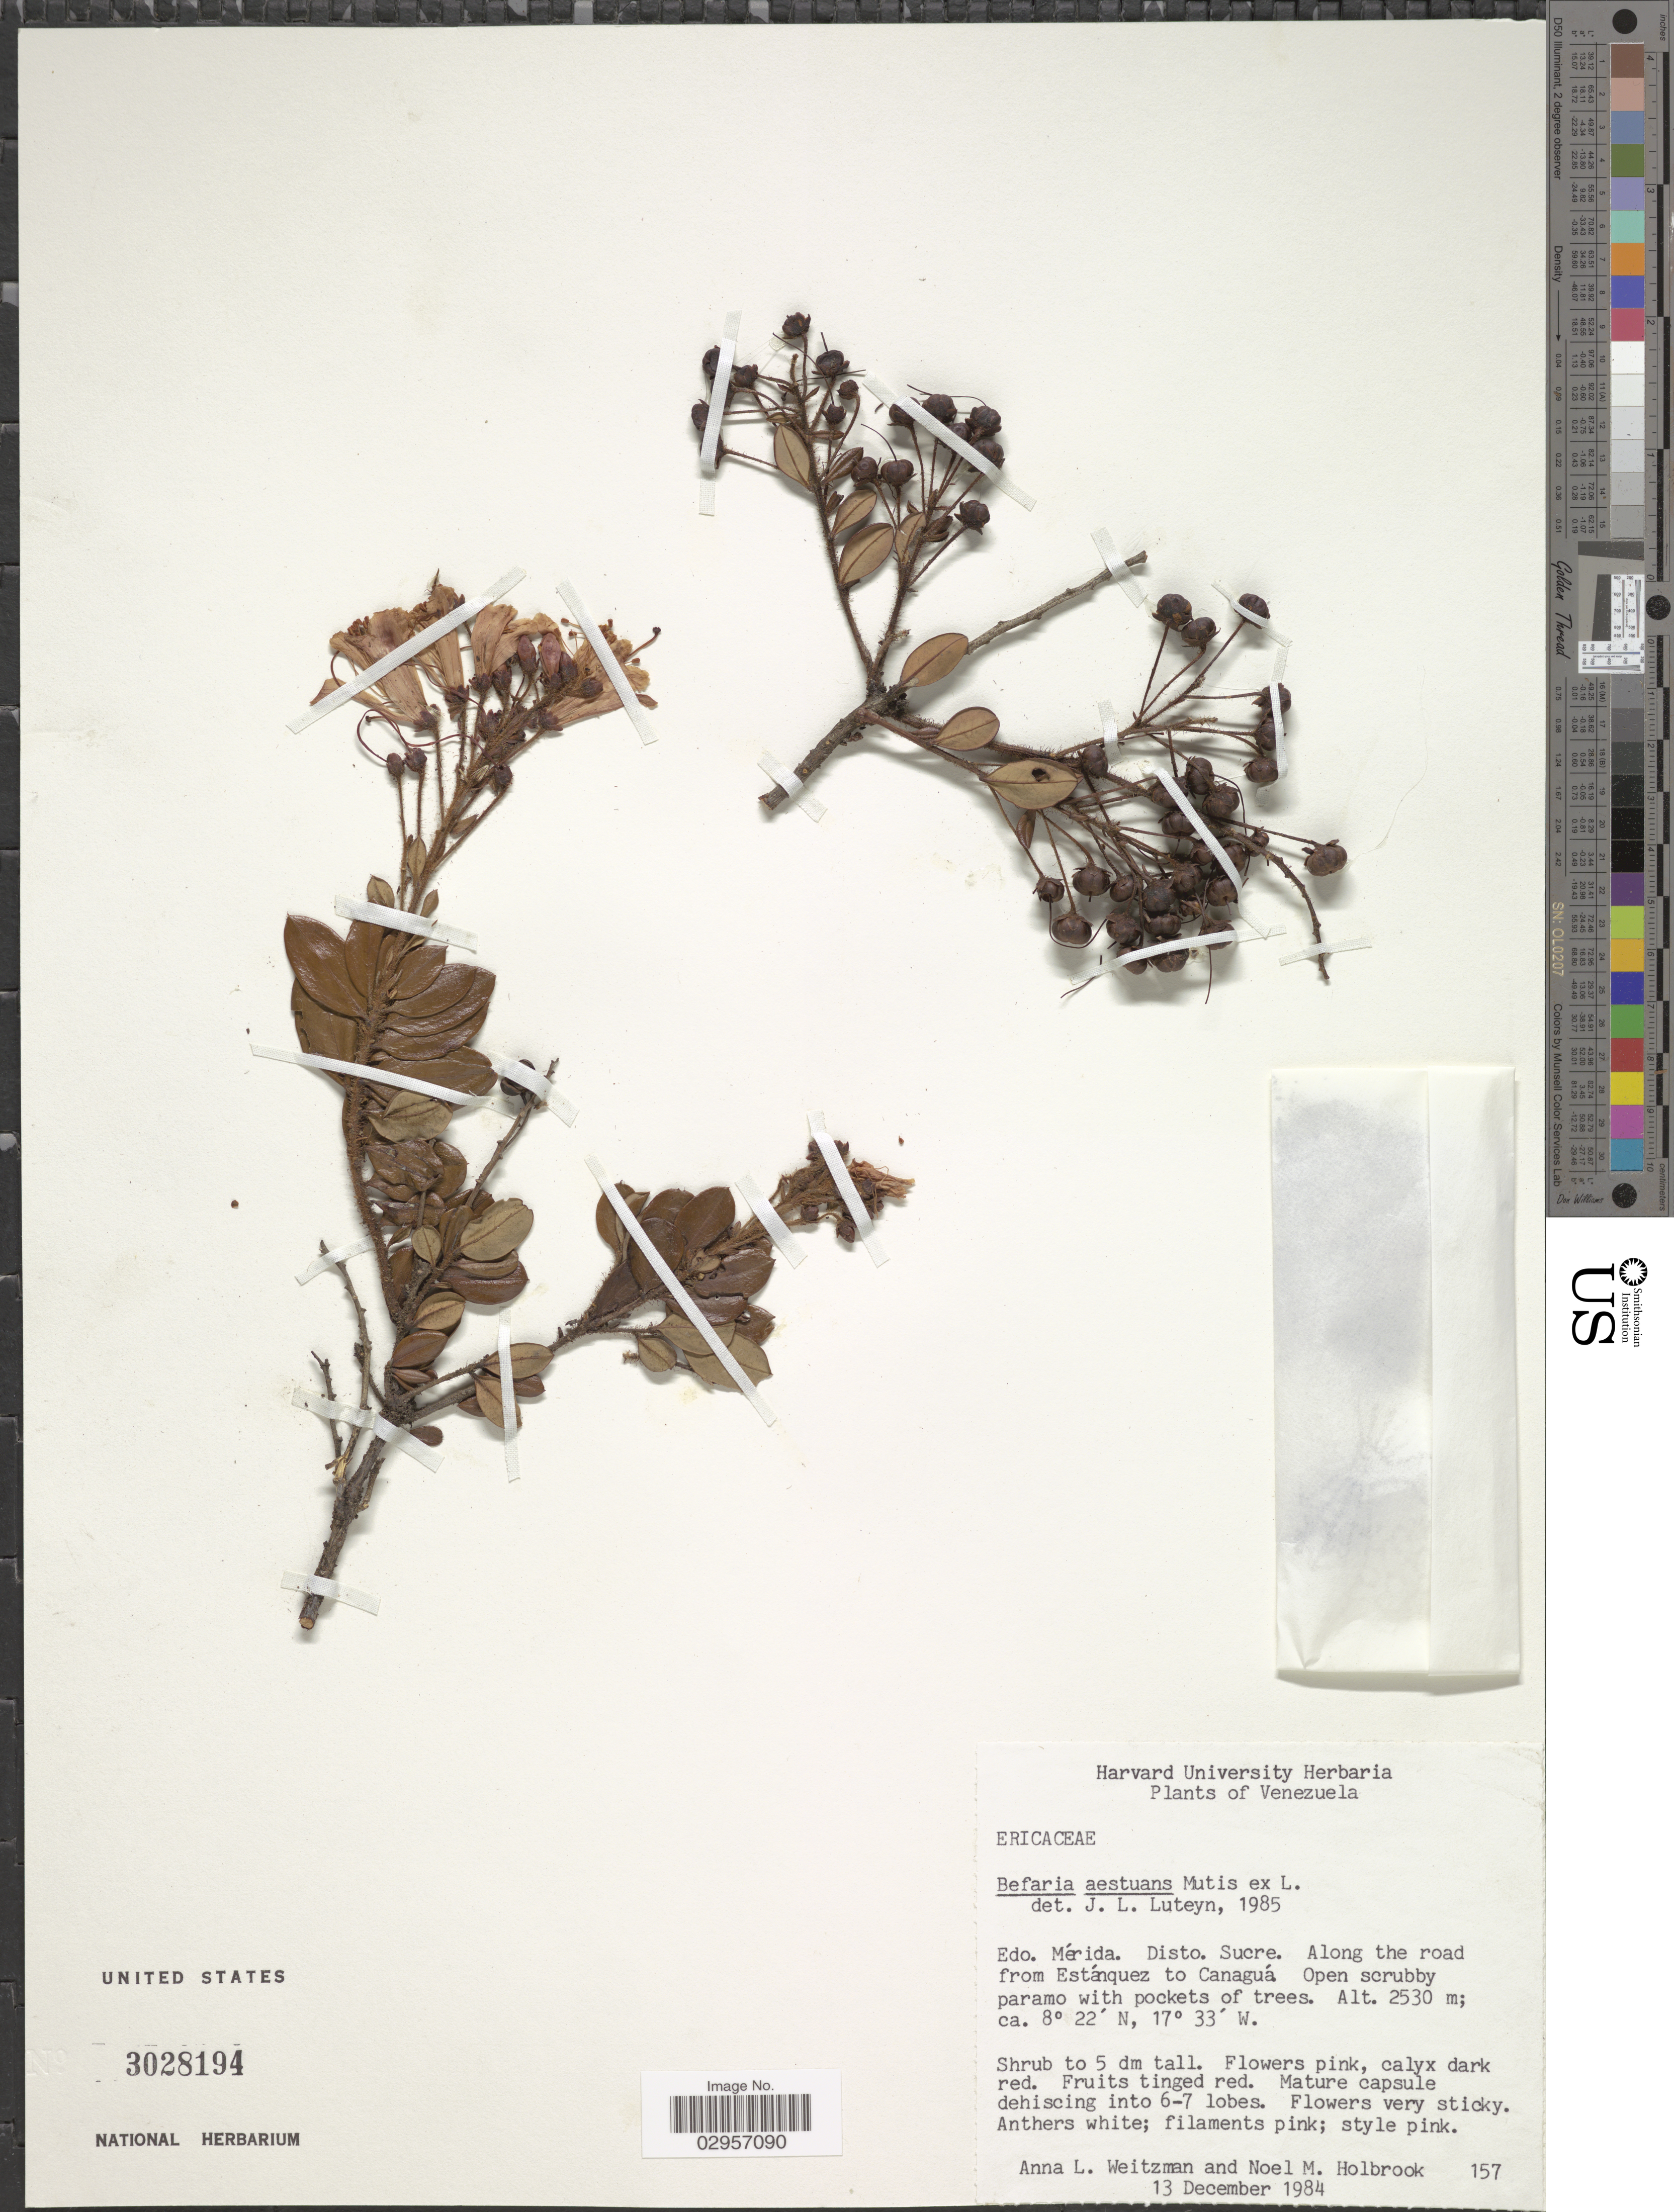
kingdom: Plantae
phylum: Tracheophyta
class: Magnoliopsida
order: Ericales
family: Ericaceae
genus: Befaria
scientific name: Befaria aestuans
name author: Mutis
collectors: A. L. Weitzman & N. M. Holbrook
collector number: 157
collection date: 1984-12-13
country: Venezuela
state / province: Mérida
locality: Edo. Mérida. Disto. Sucre. Along the road from Estánquez to Canaguá.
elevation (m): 2530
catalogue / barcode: US 3028194